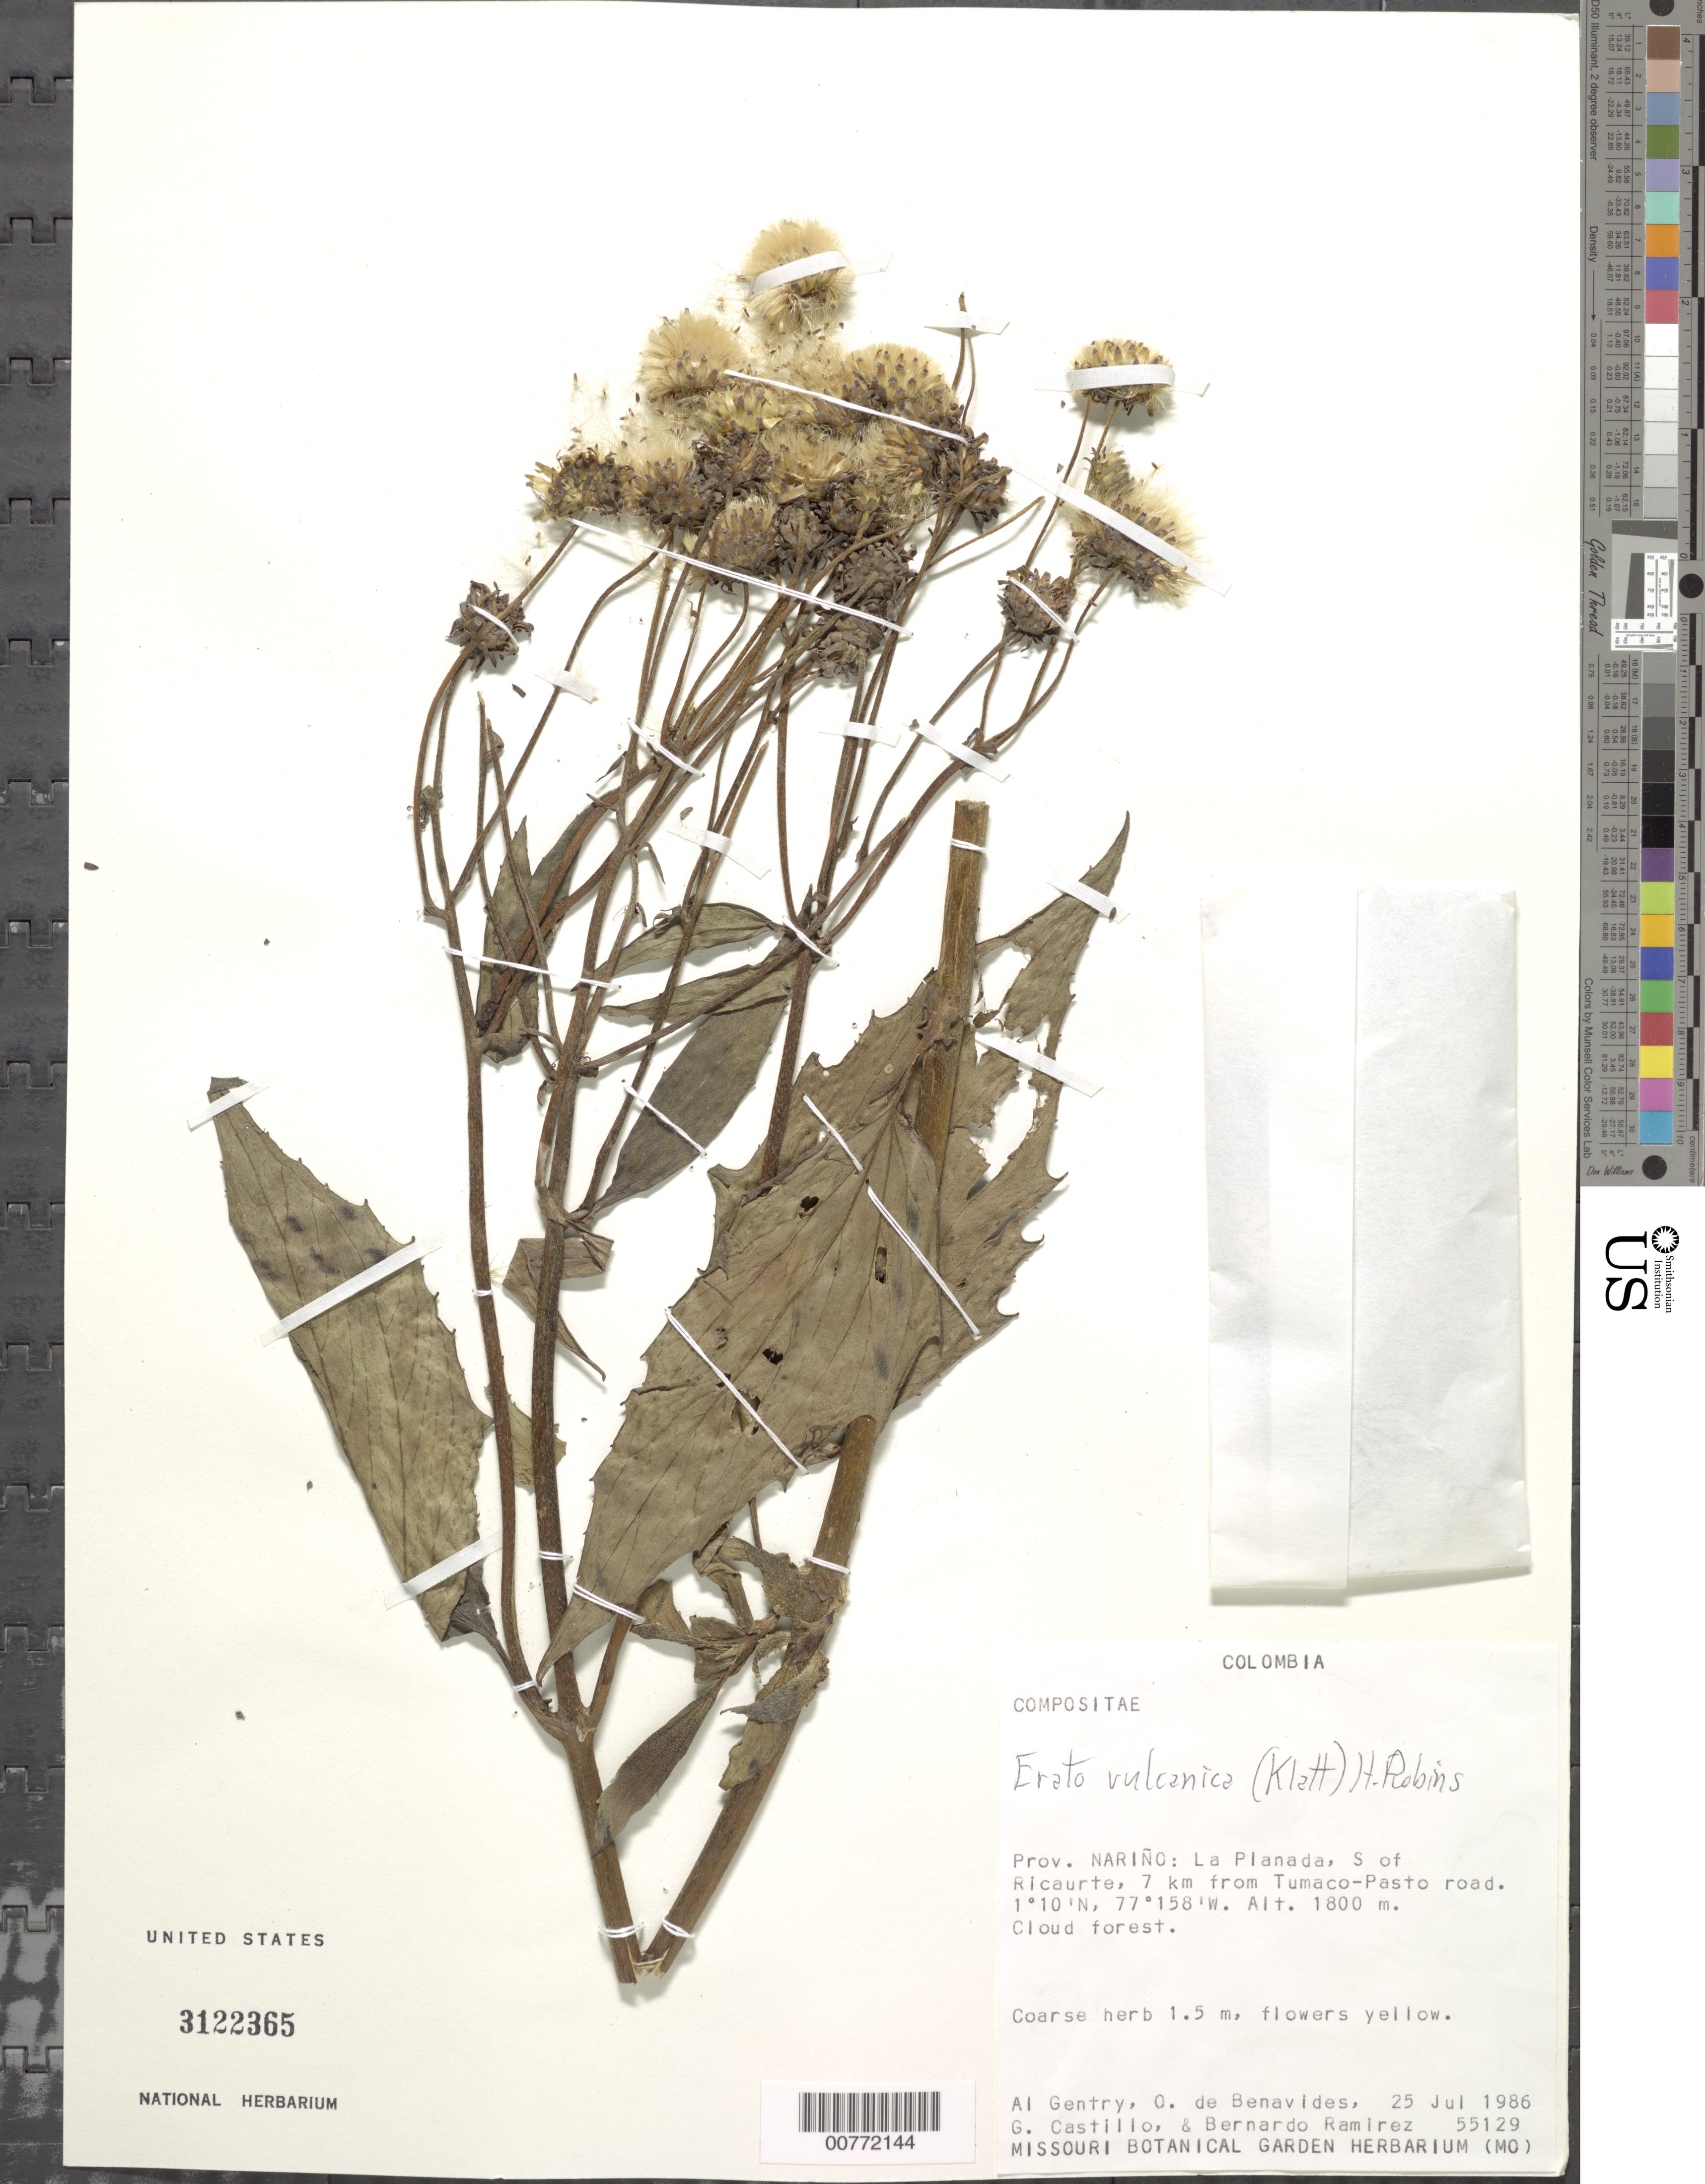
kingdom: Plantae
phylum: Tracheophyta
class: Magnoliopsida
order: Asterales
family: Asteraceae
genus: Erato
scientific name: Erato vulcanica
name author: (Klatt) H. Rob.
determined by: Robinson, Harold E., (US)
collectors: A. H. Gentry & Olga S. de Benavides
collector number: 55129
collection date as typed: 25 July 1986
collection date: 1986-07-25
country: Colombia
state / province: Antioquia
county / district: Nariño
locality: La Planada, S of Ricuarte, 7 km from Tumaco-Pasto Rd.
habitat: Cloud forest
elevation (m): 1800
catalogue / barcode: US 3122365